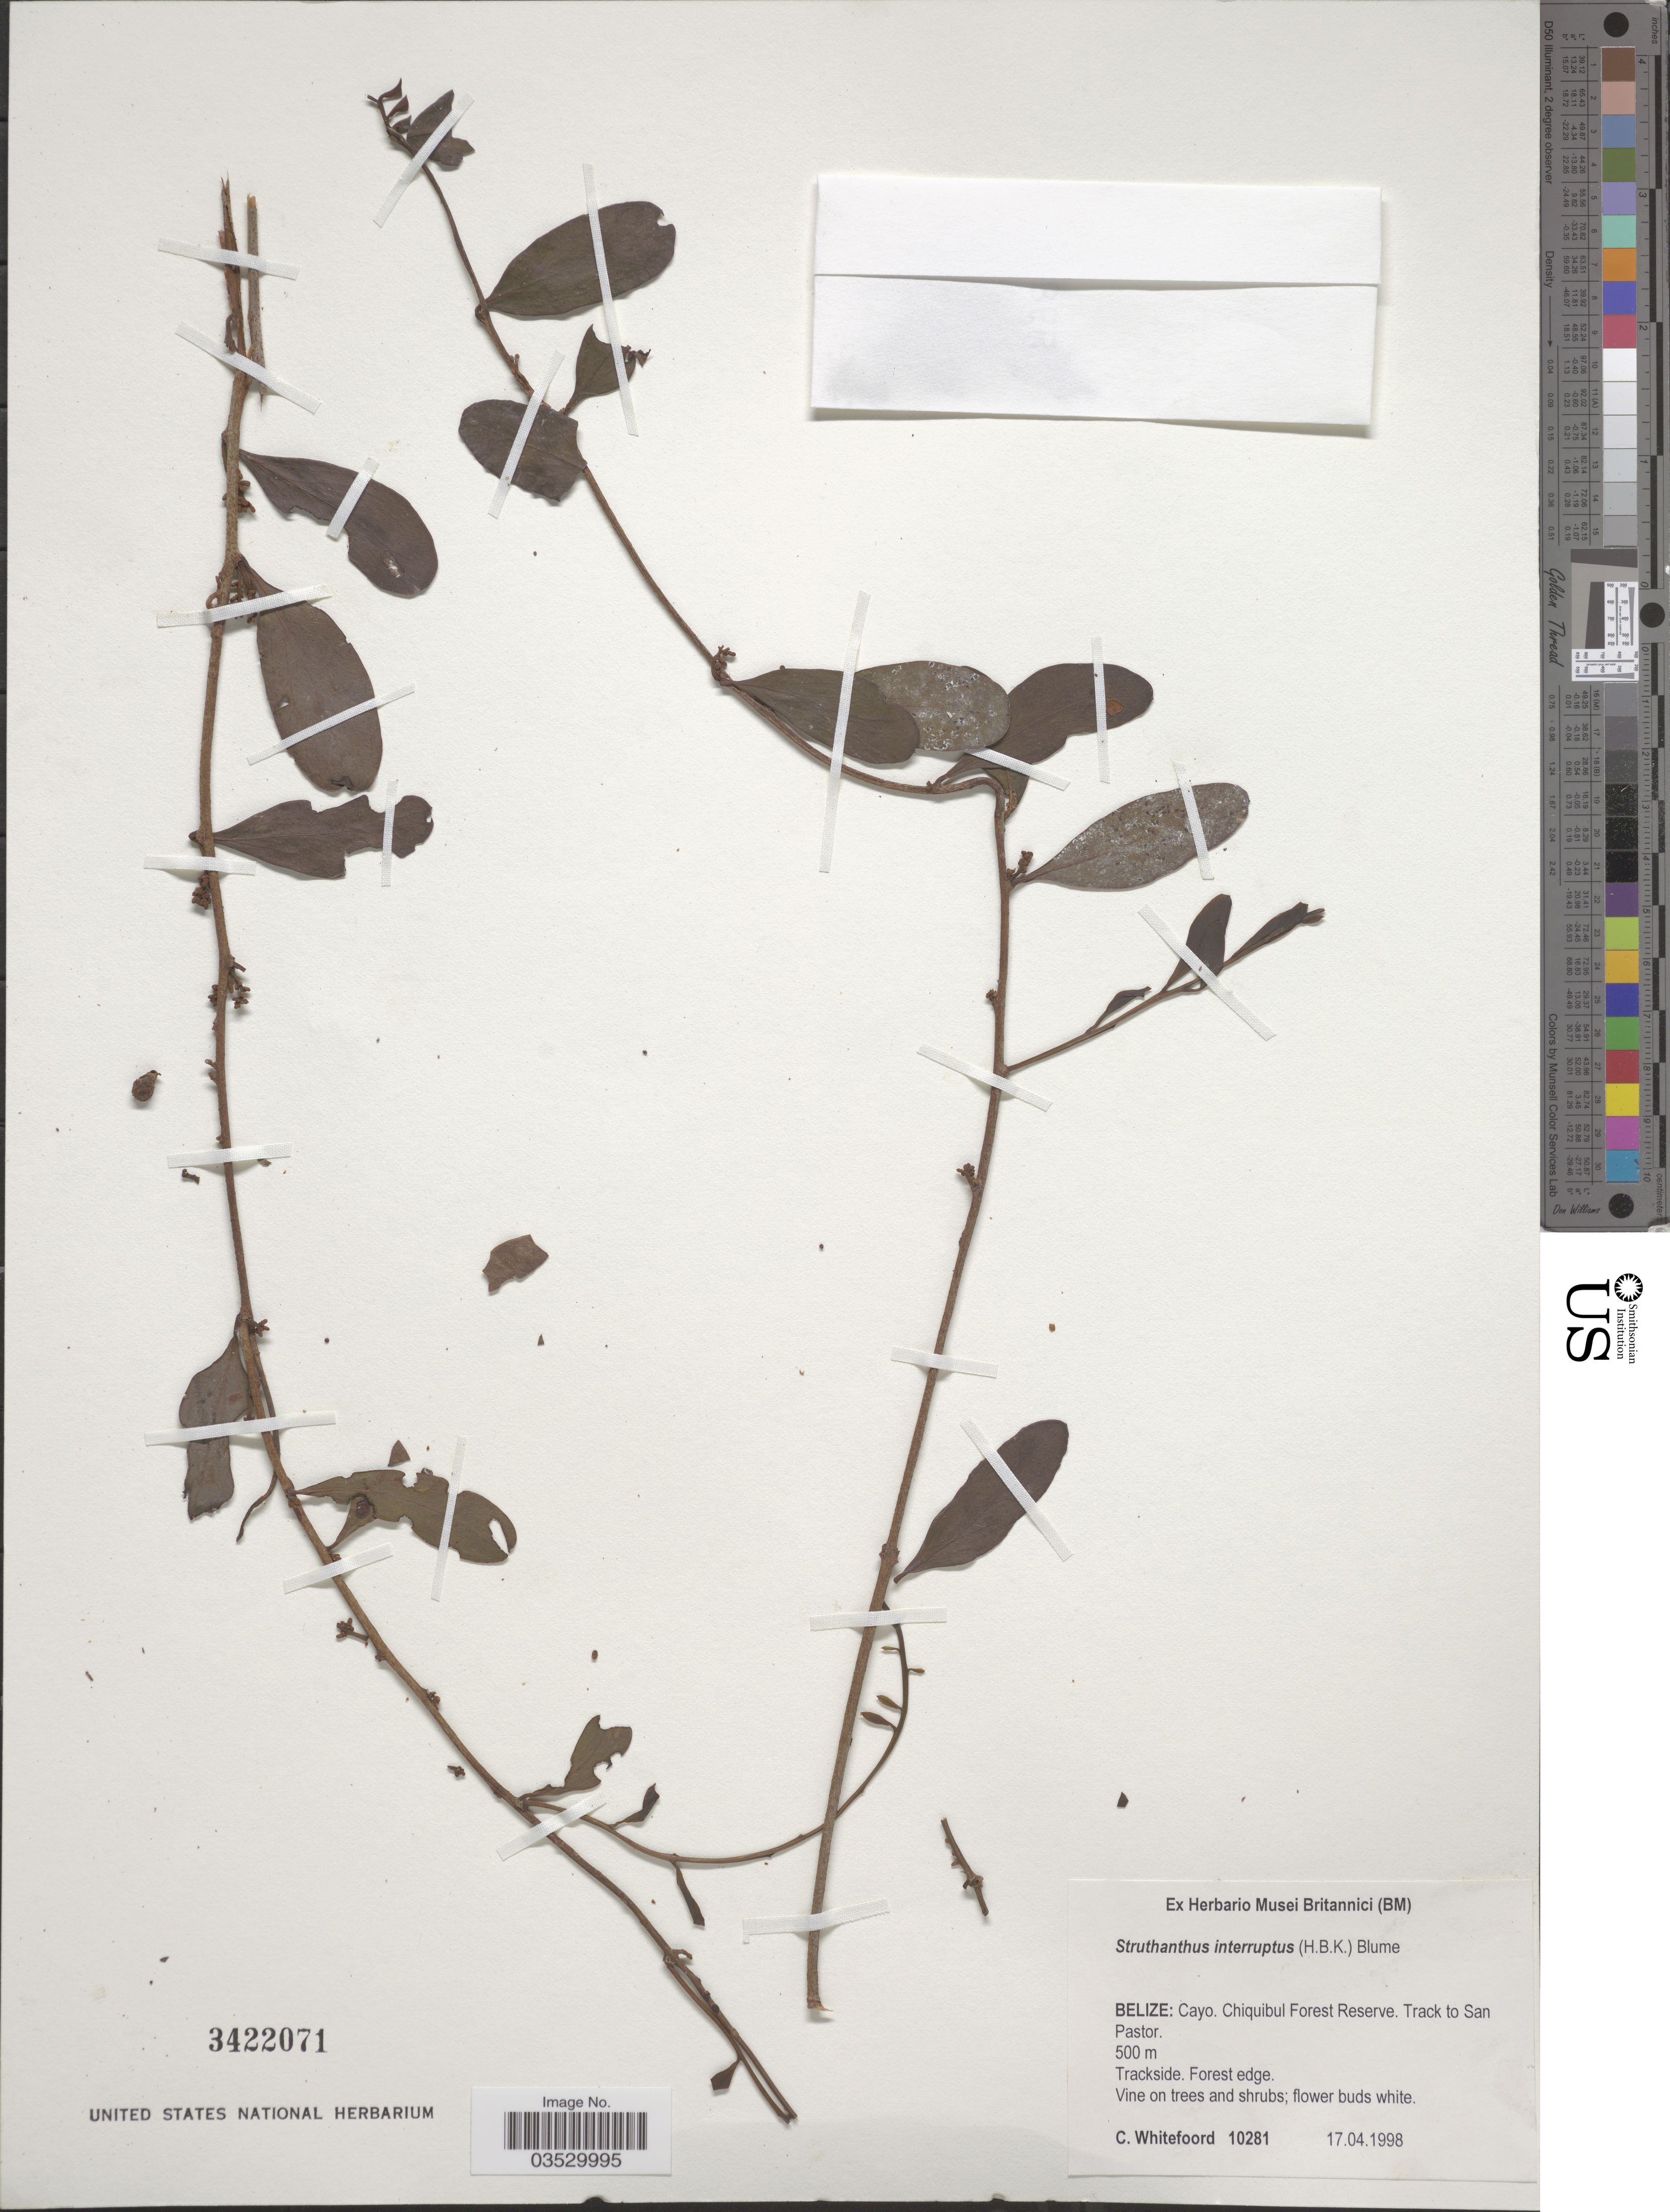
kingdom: Plantae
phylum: Tracheophyta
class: Magnoliopsida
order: Santalales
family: Loranthaceae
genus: Struthanthus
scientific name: Struthanthus interruptus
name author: (Kunth) G. Don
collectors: C. Whitefoord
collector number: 10281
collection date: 1998-04-17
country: Belize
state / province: Cayo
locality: Chiquibul Forest Reserve. Track to San Pastor.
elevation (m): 500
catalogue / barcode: US 3422071